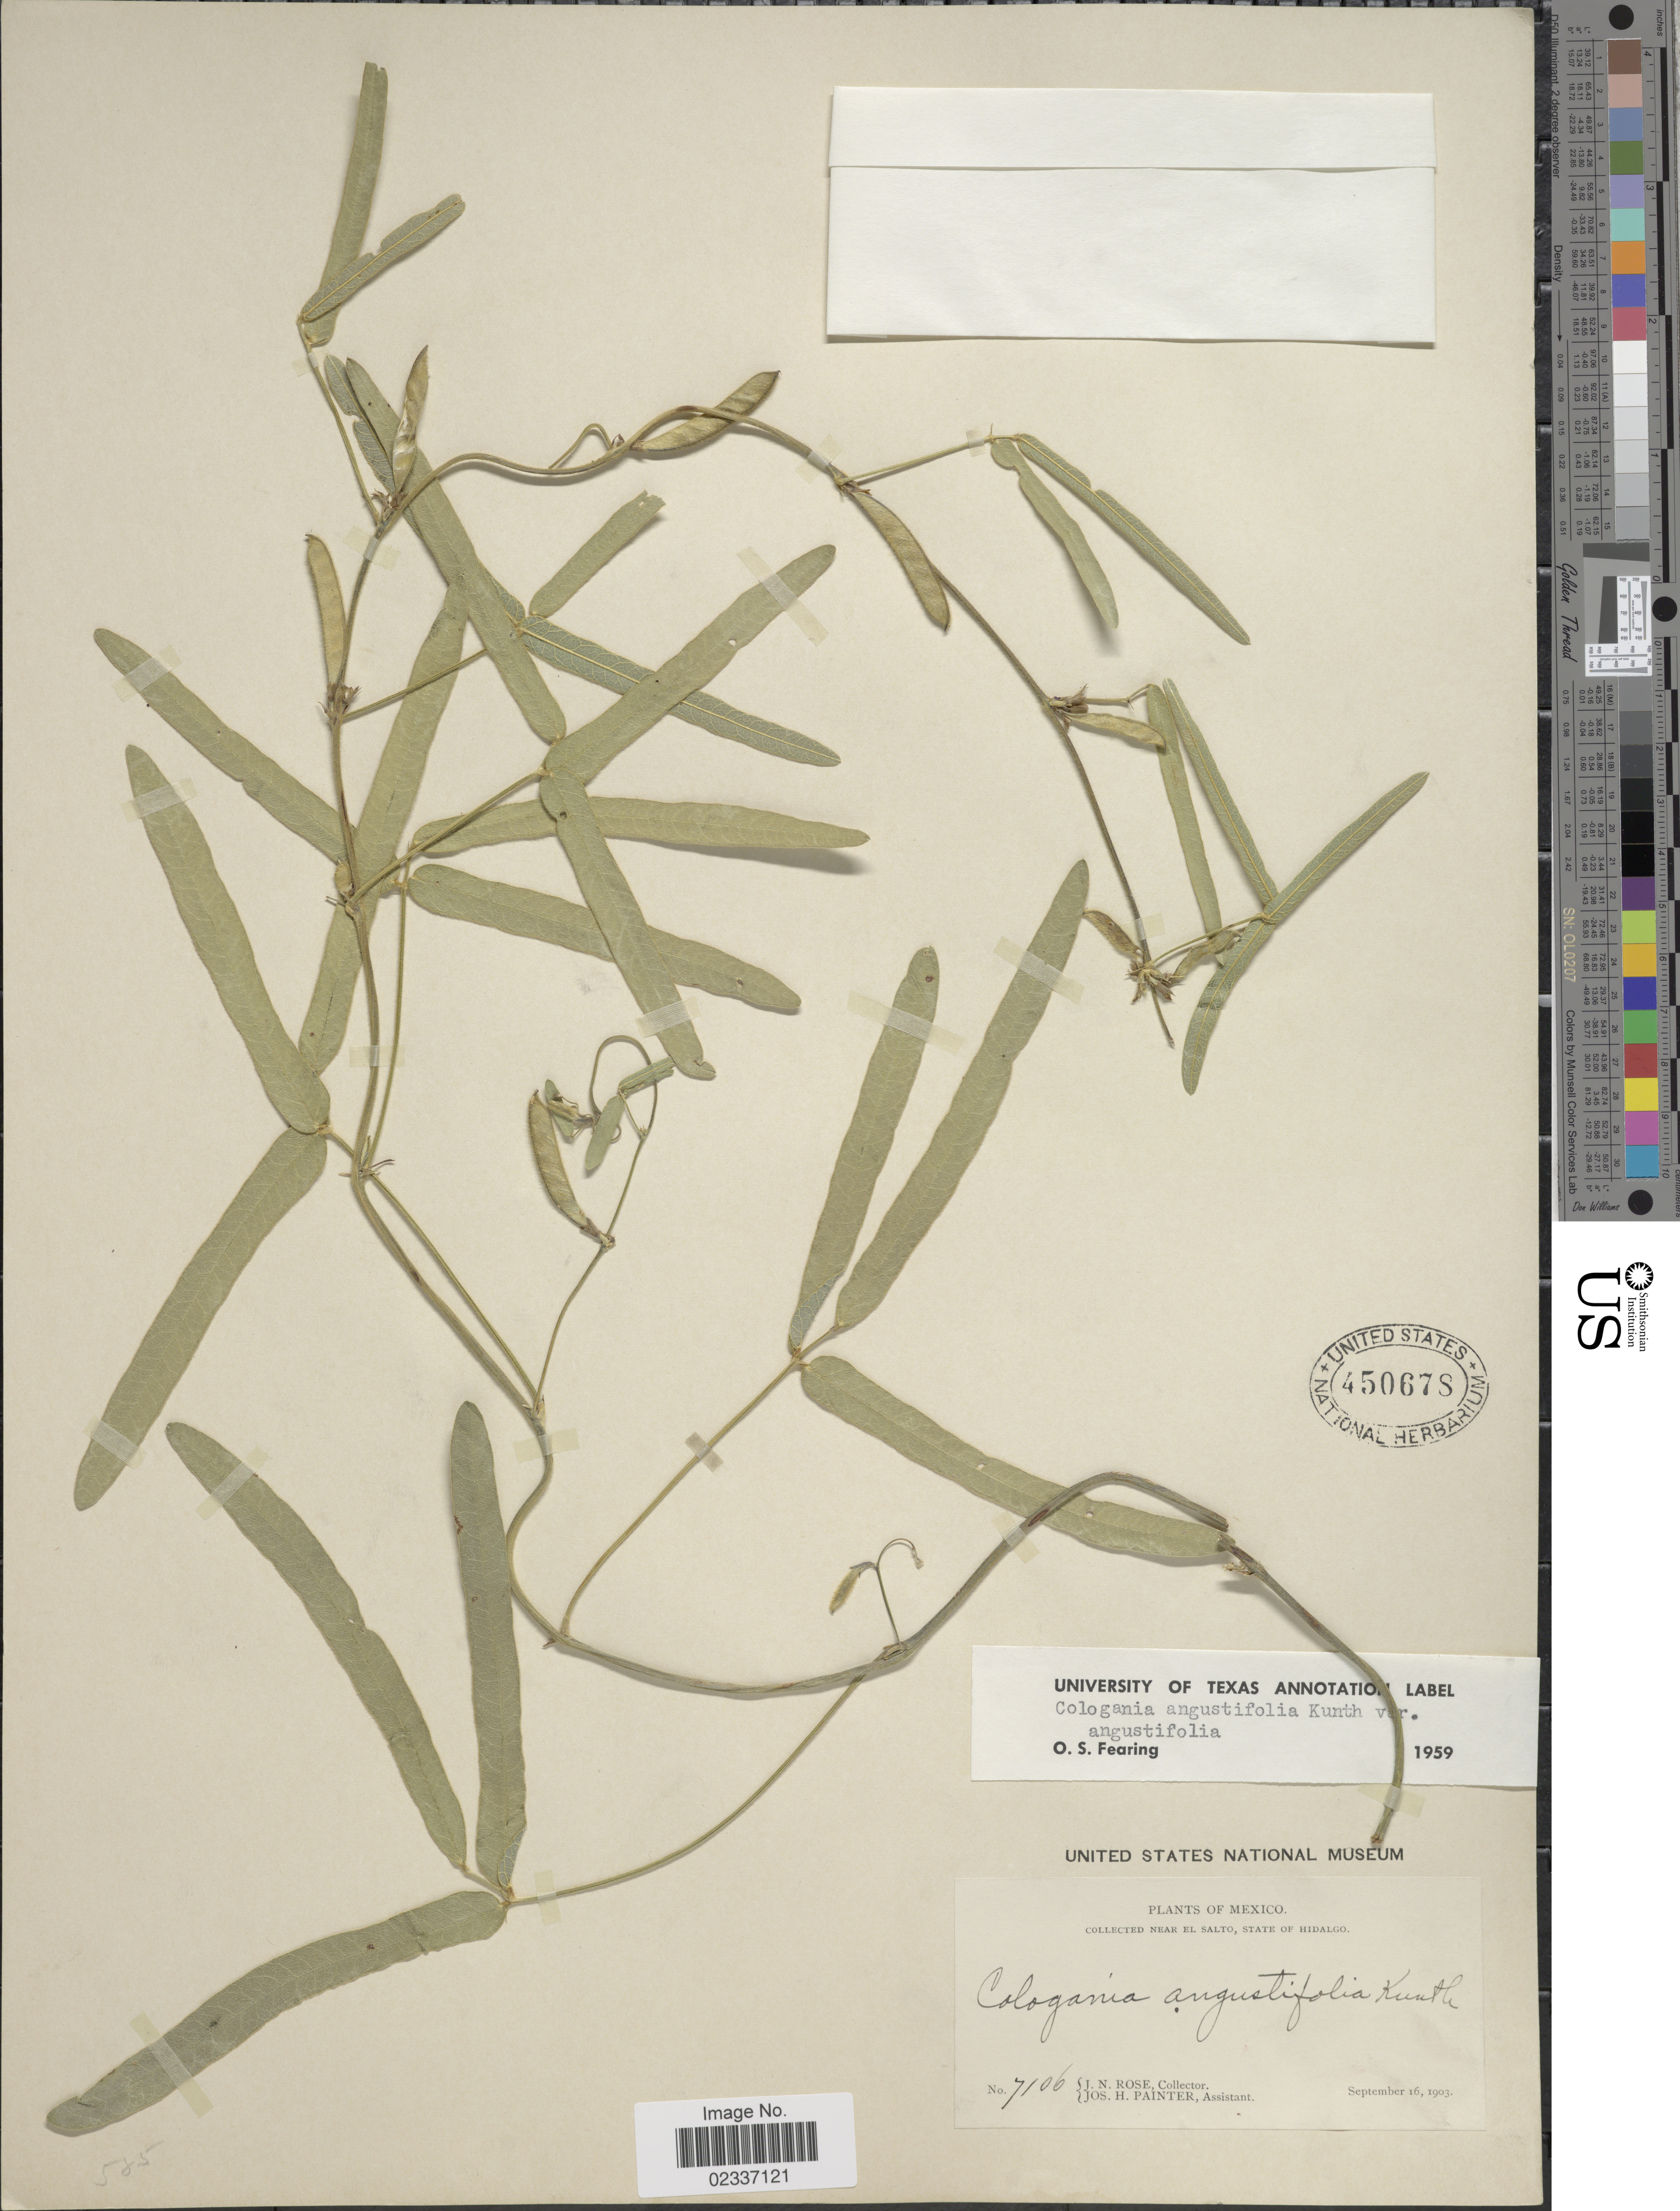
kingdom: Plantae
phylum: Tracheophyta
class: Magnoliopsida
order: Fabales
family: Fabaceae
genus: Cologania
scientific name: Cologania angustifolia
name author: Kunth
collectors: J. N. Rose & J. H. Painter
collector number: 7106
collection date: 1903-09-16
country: Mexico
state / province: Hidalgo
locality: Near El Salto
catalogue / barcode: US 450678